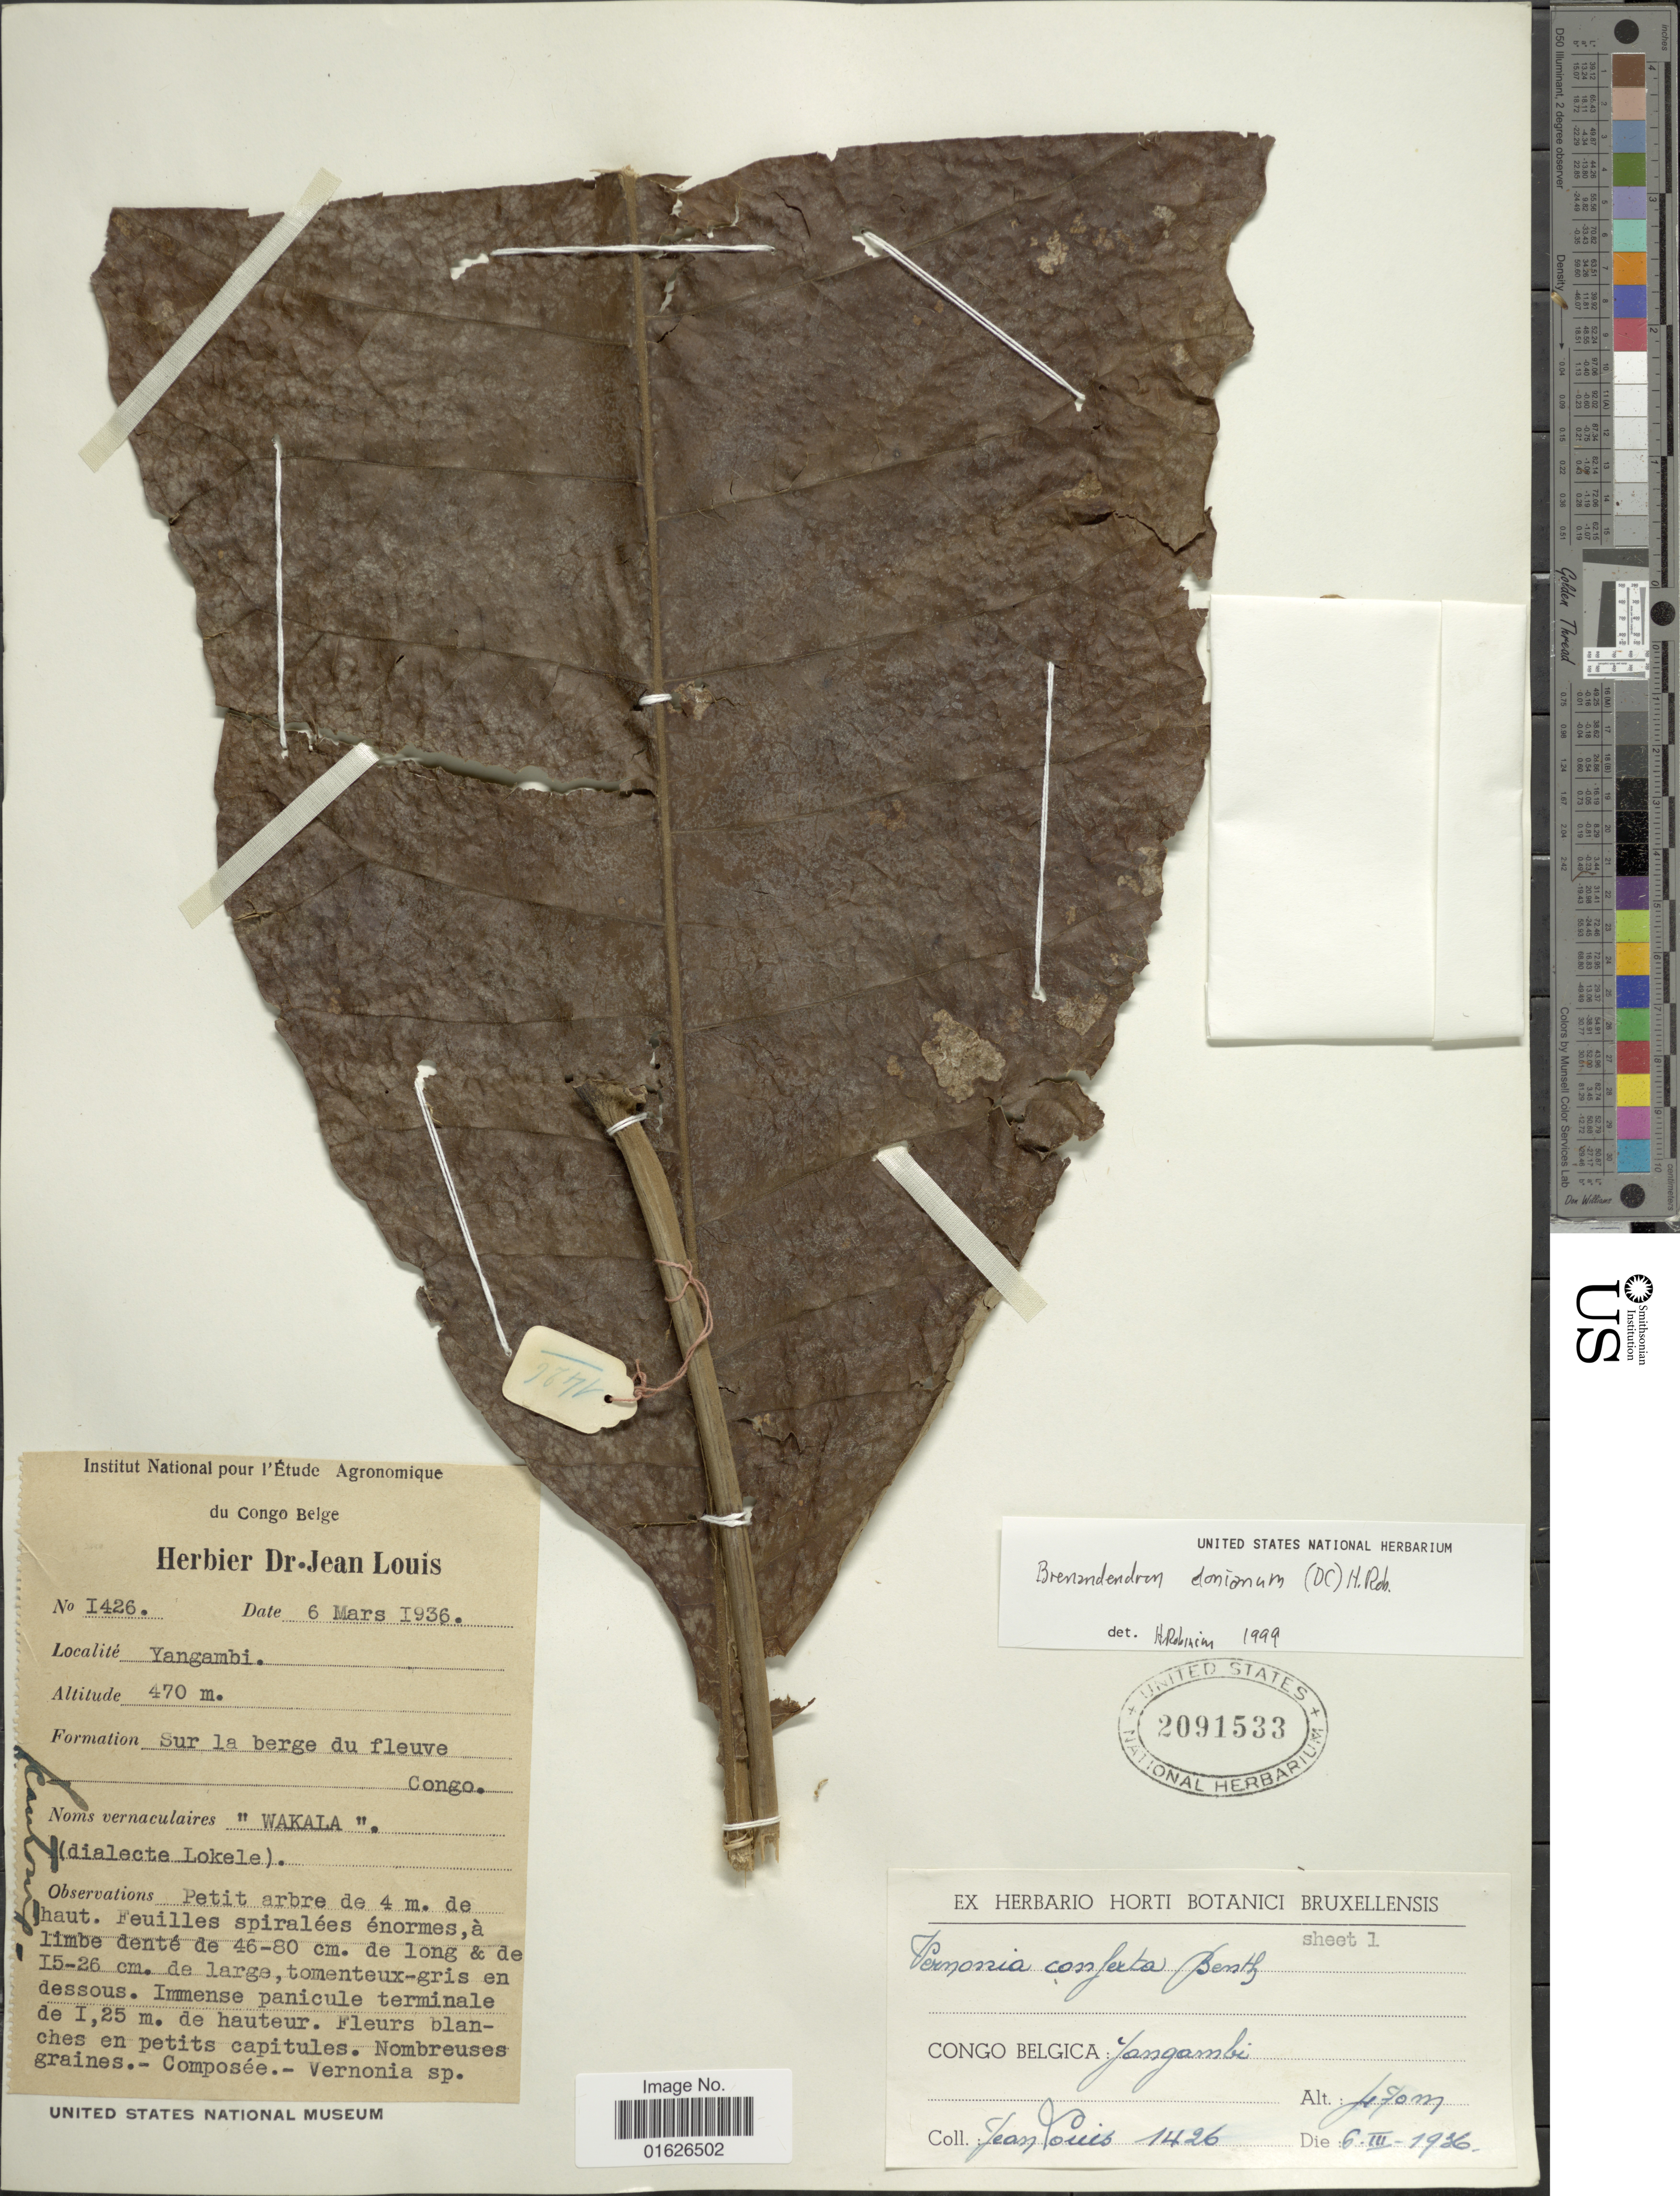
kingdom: Plantae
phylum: Tracheophyta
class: Magnoliopsida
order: Asterales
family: Asteraceae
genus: Brenandendron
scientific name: Brenandendron donianum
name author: (DC.) H. Rob.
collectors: J. Louis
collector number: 1426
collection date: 1936-03-06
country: Congo, Democratic Republic of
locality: Cong Belge, Yangambi, sur la berge du fleuve congo, .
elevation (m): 470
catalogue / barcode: US 2091533